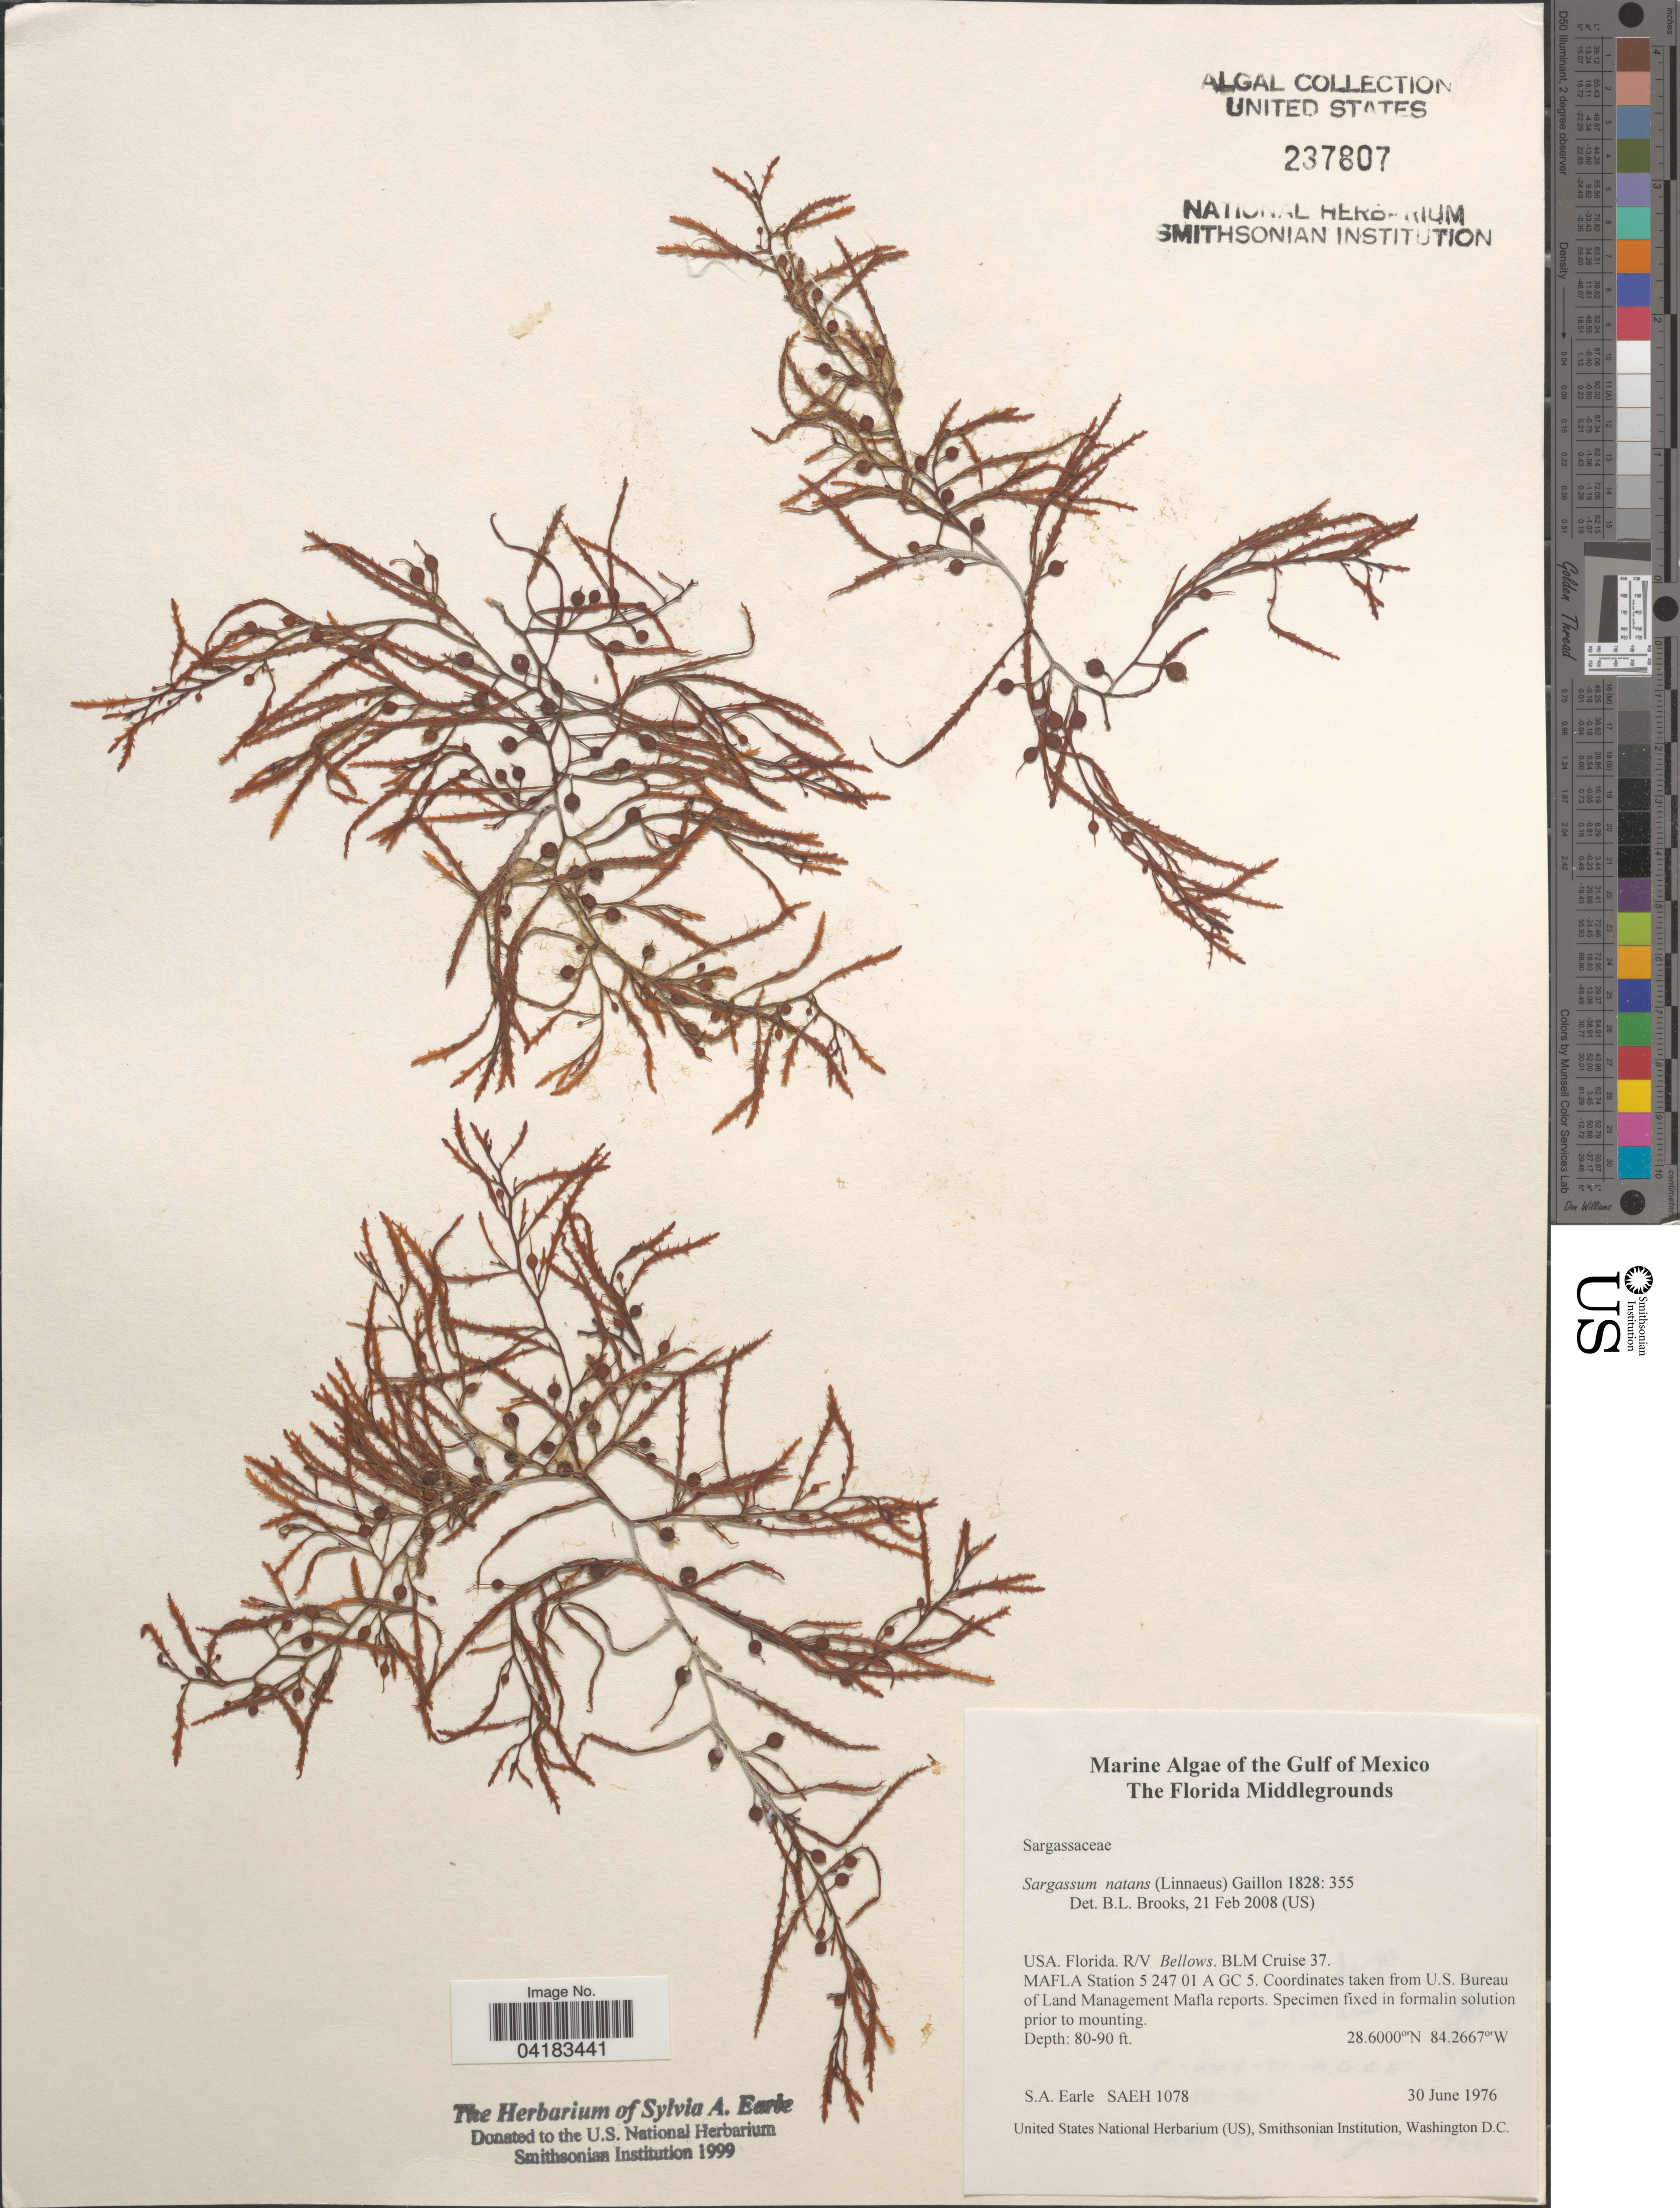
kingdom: Chromista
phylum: Ochrophyta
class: Phaeophyceae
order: Fucales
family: Sargassaceae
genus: Sargassum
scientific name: Sargassum natans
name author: (L.) Gaillon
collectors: S. A. Earle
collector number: SAEH1078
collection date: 1976-06-30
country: United States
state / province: Florida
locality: The Gulf of Mexico. The Florida Middlegrounds. R/V Bellows. BLM Cruise 37. MAFLA Station 5 247 01 A GC 5.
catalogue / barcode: US 237807